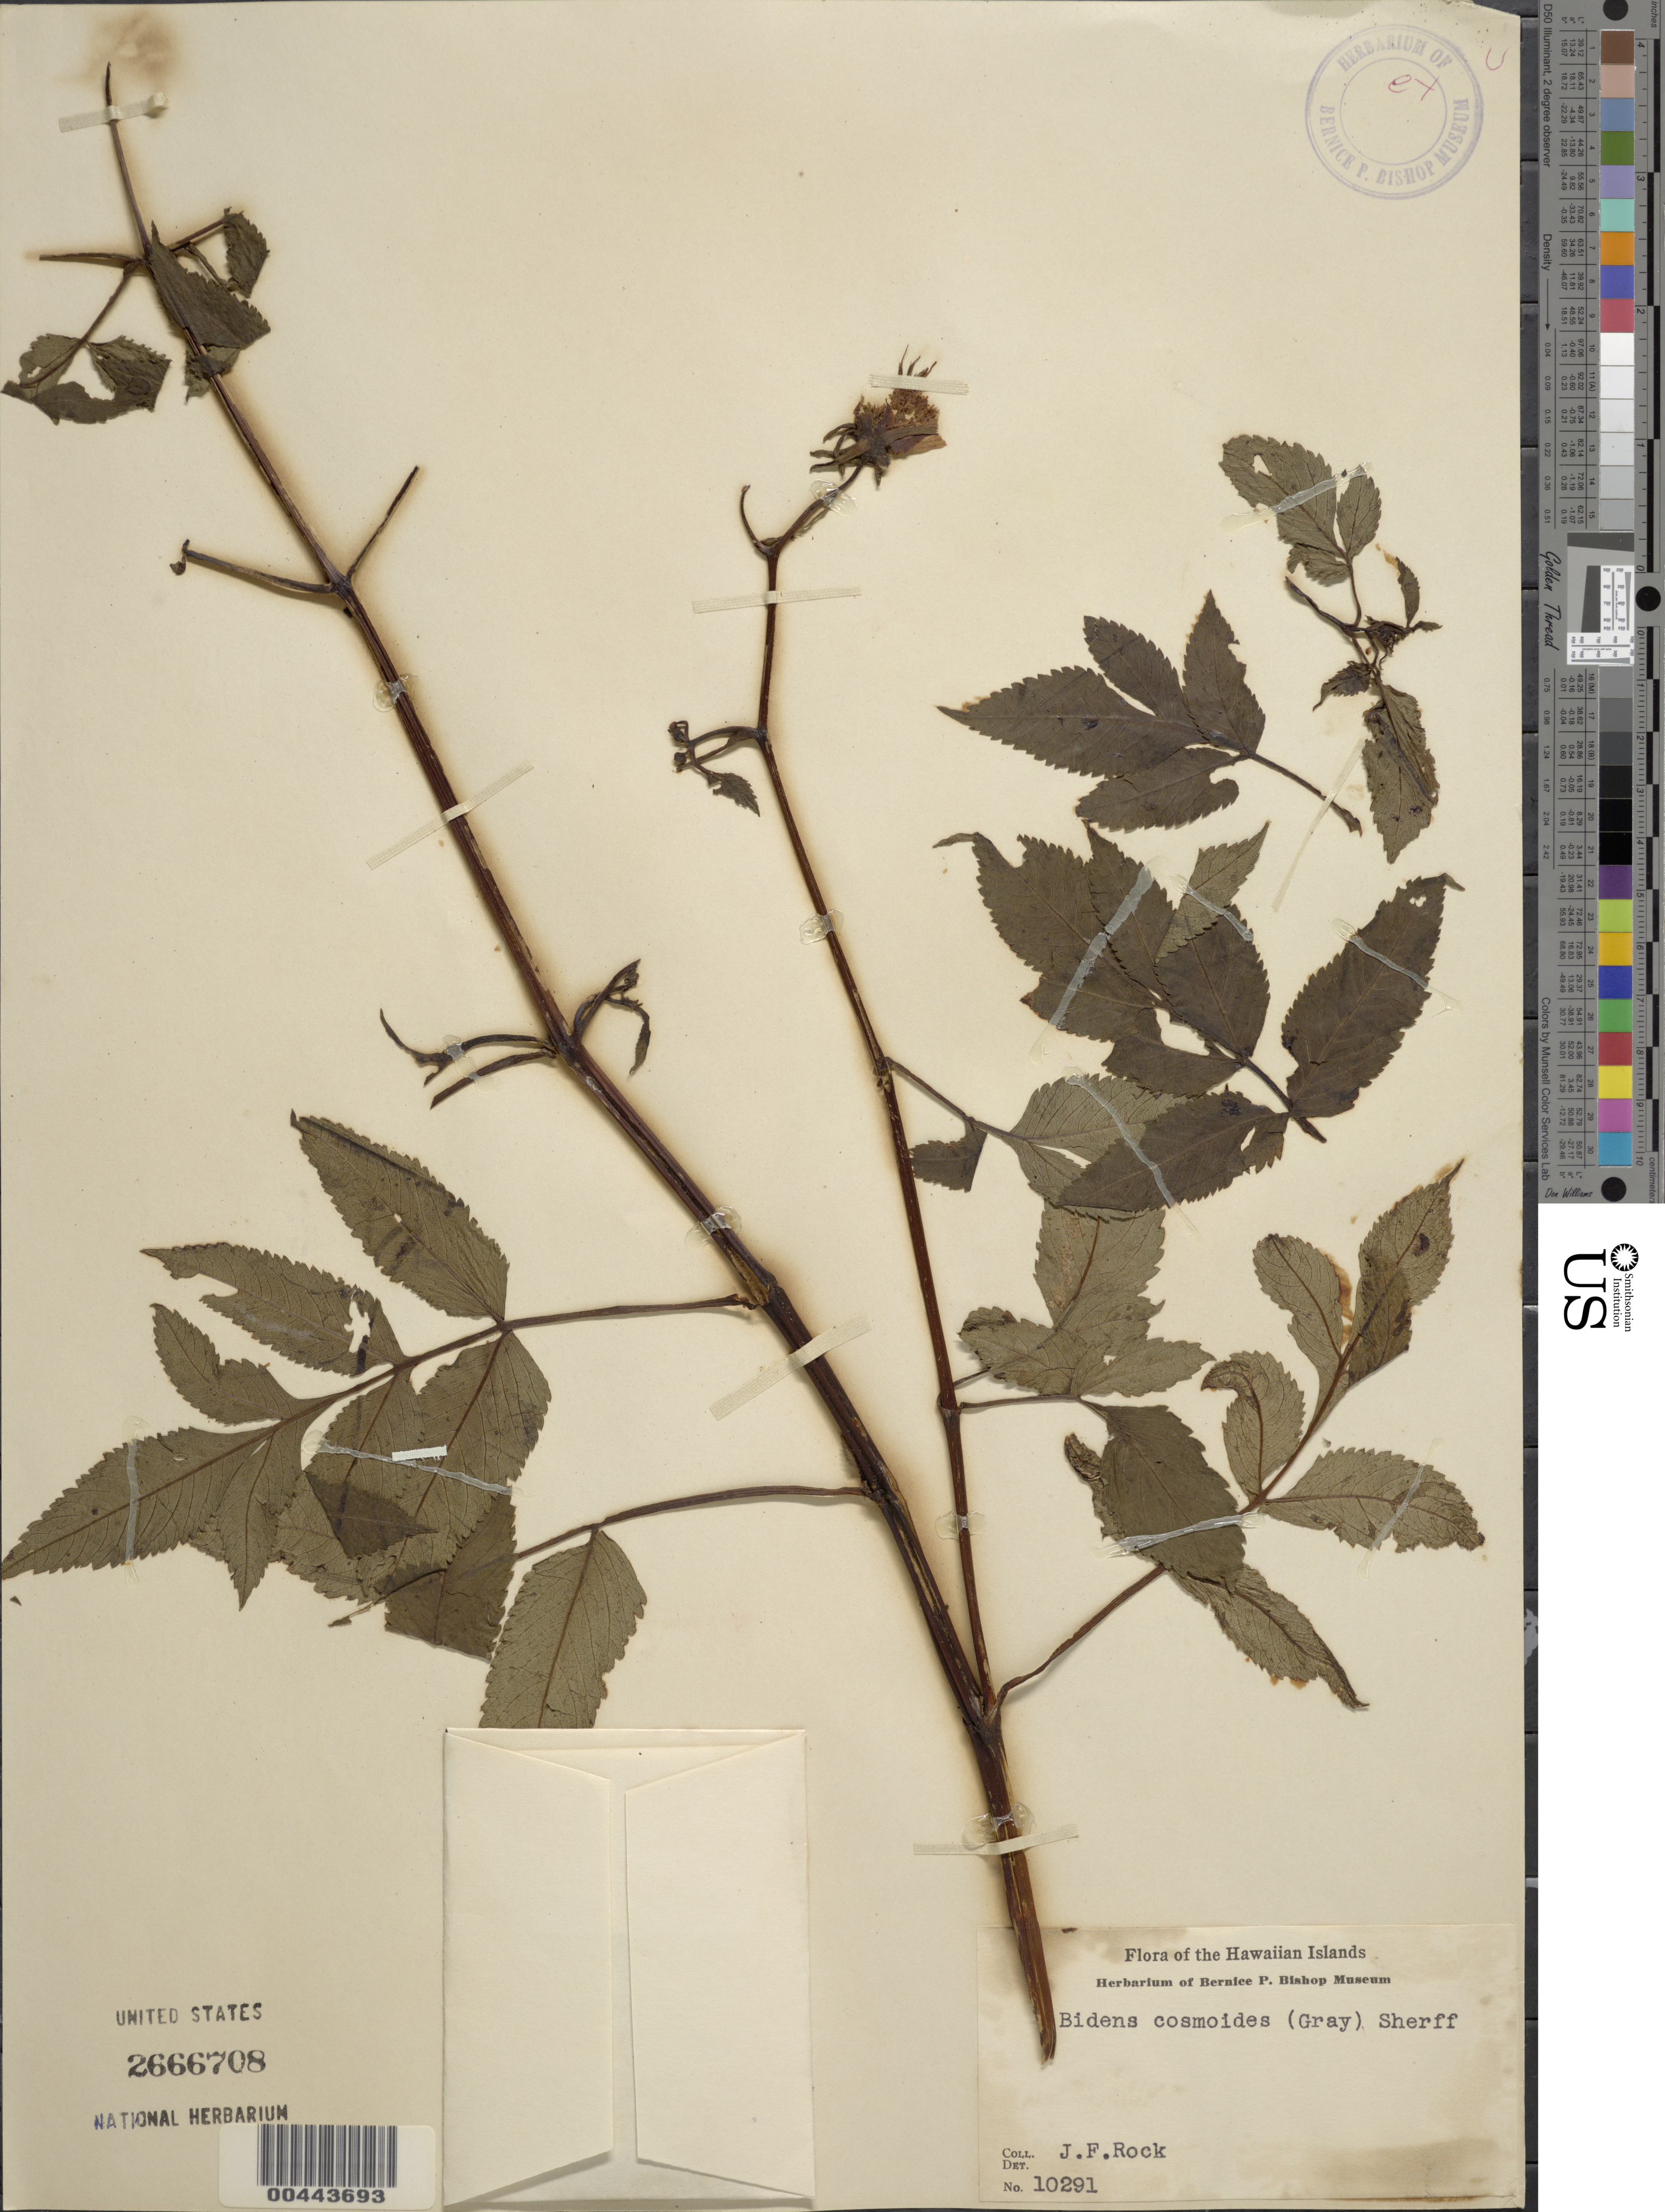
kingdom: Plantae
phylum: Tracheophyta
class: Magnoliopsida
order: Asterales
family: Asteraceae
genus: Bidens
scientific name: Bidens cosmoides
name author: (A. Gray) Sherff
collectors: J. F. Rock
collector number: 10291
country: United States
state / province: Hawaii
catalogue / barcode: US 2666708